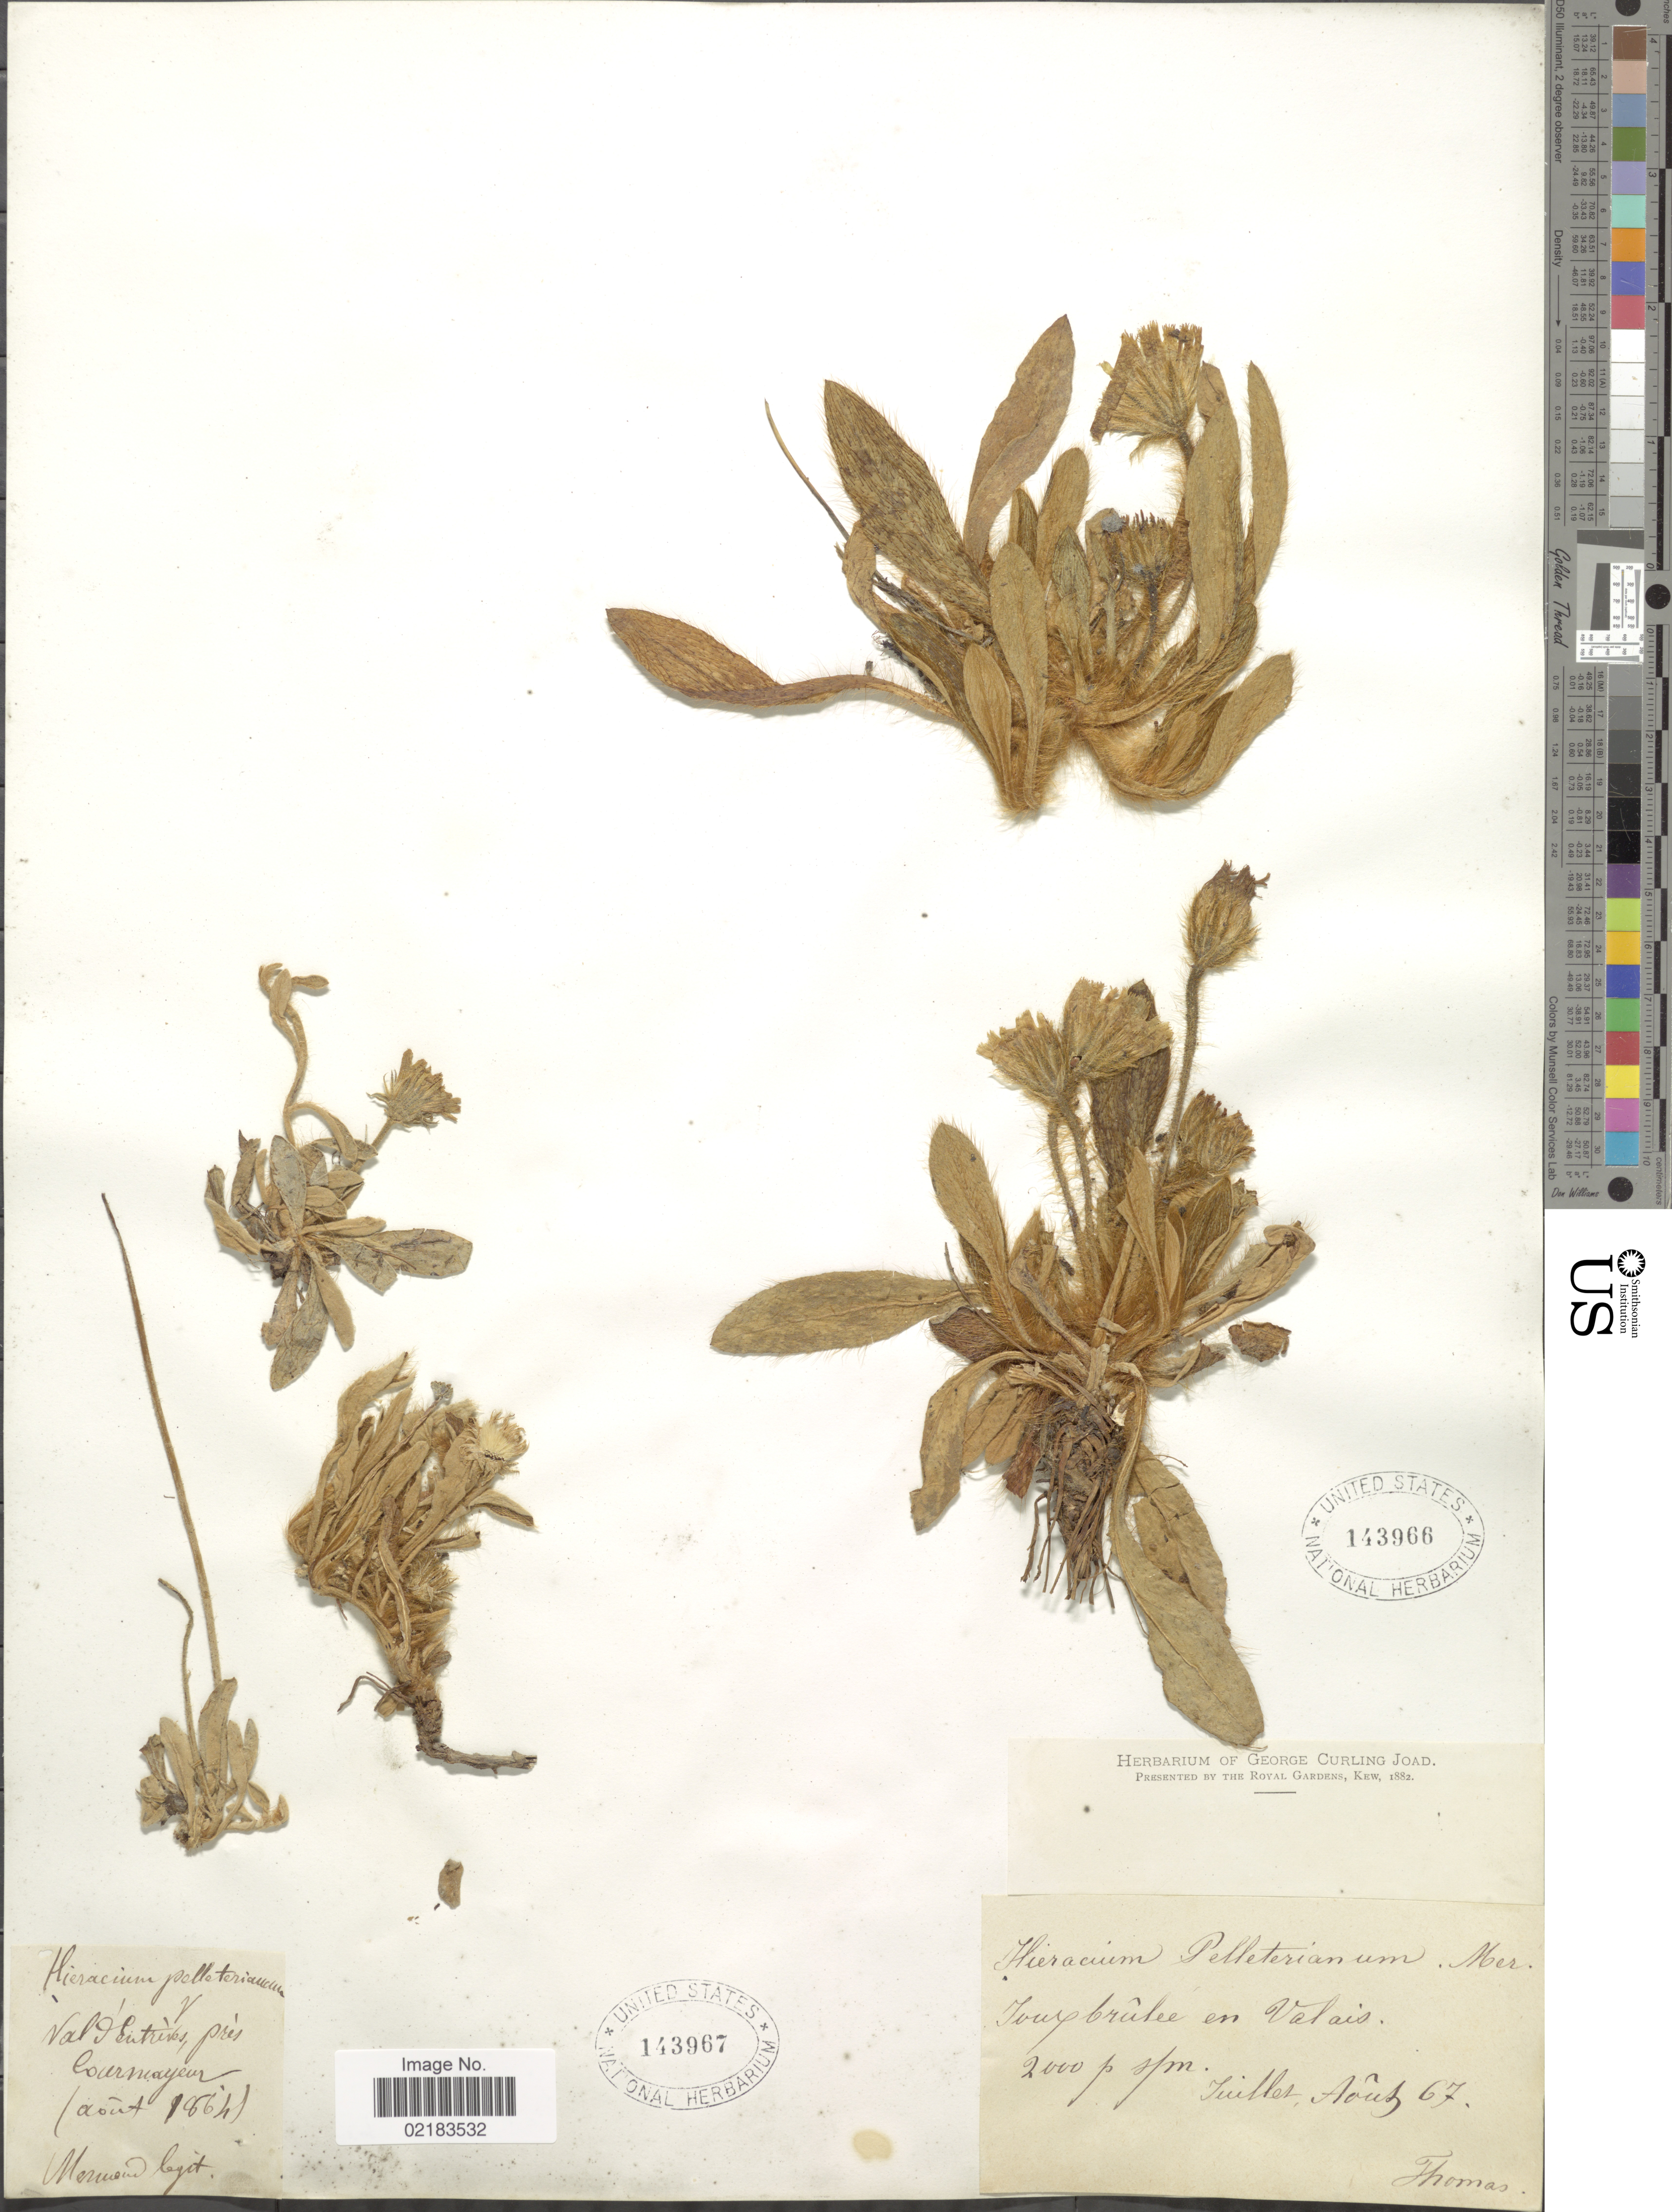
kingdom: Plantae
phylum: Tracheophyta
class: Magnoliopsida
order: Asterales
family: Asteraceae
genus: Pilosella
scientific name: Pilosella peleteriana subsp. subpeleteriana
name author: (Näg. & Peter) P. D. Sell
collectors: Meuneud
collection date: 1864-08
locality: Val Eutriks, prés Courmayeur [interpreted]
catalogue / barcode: US 143967-2